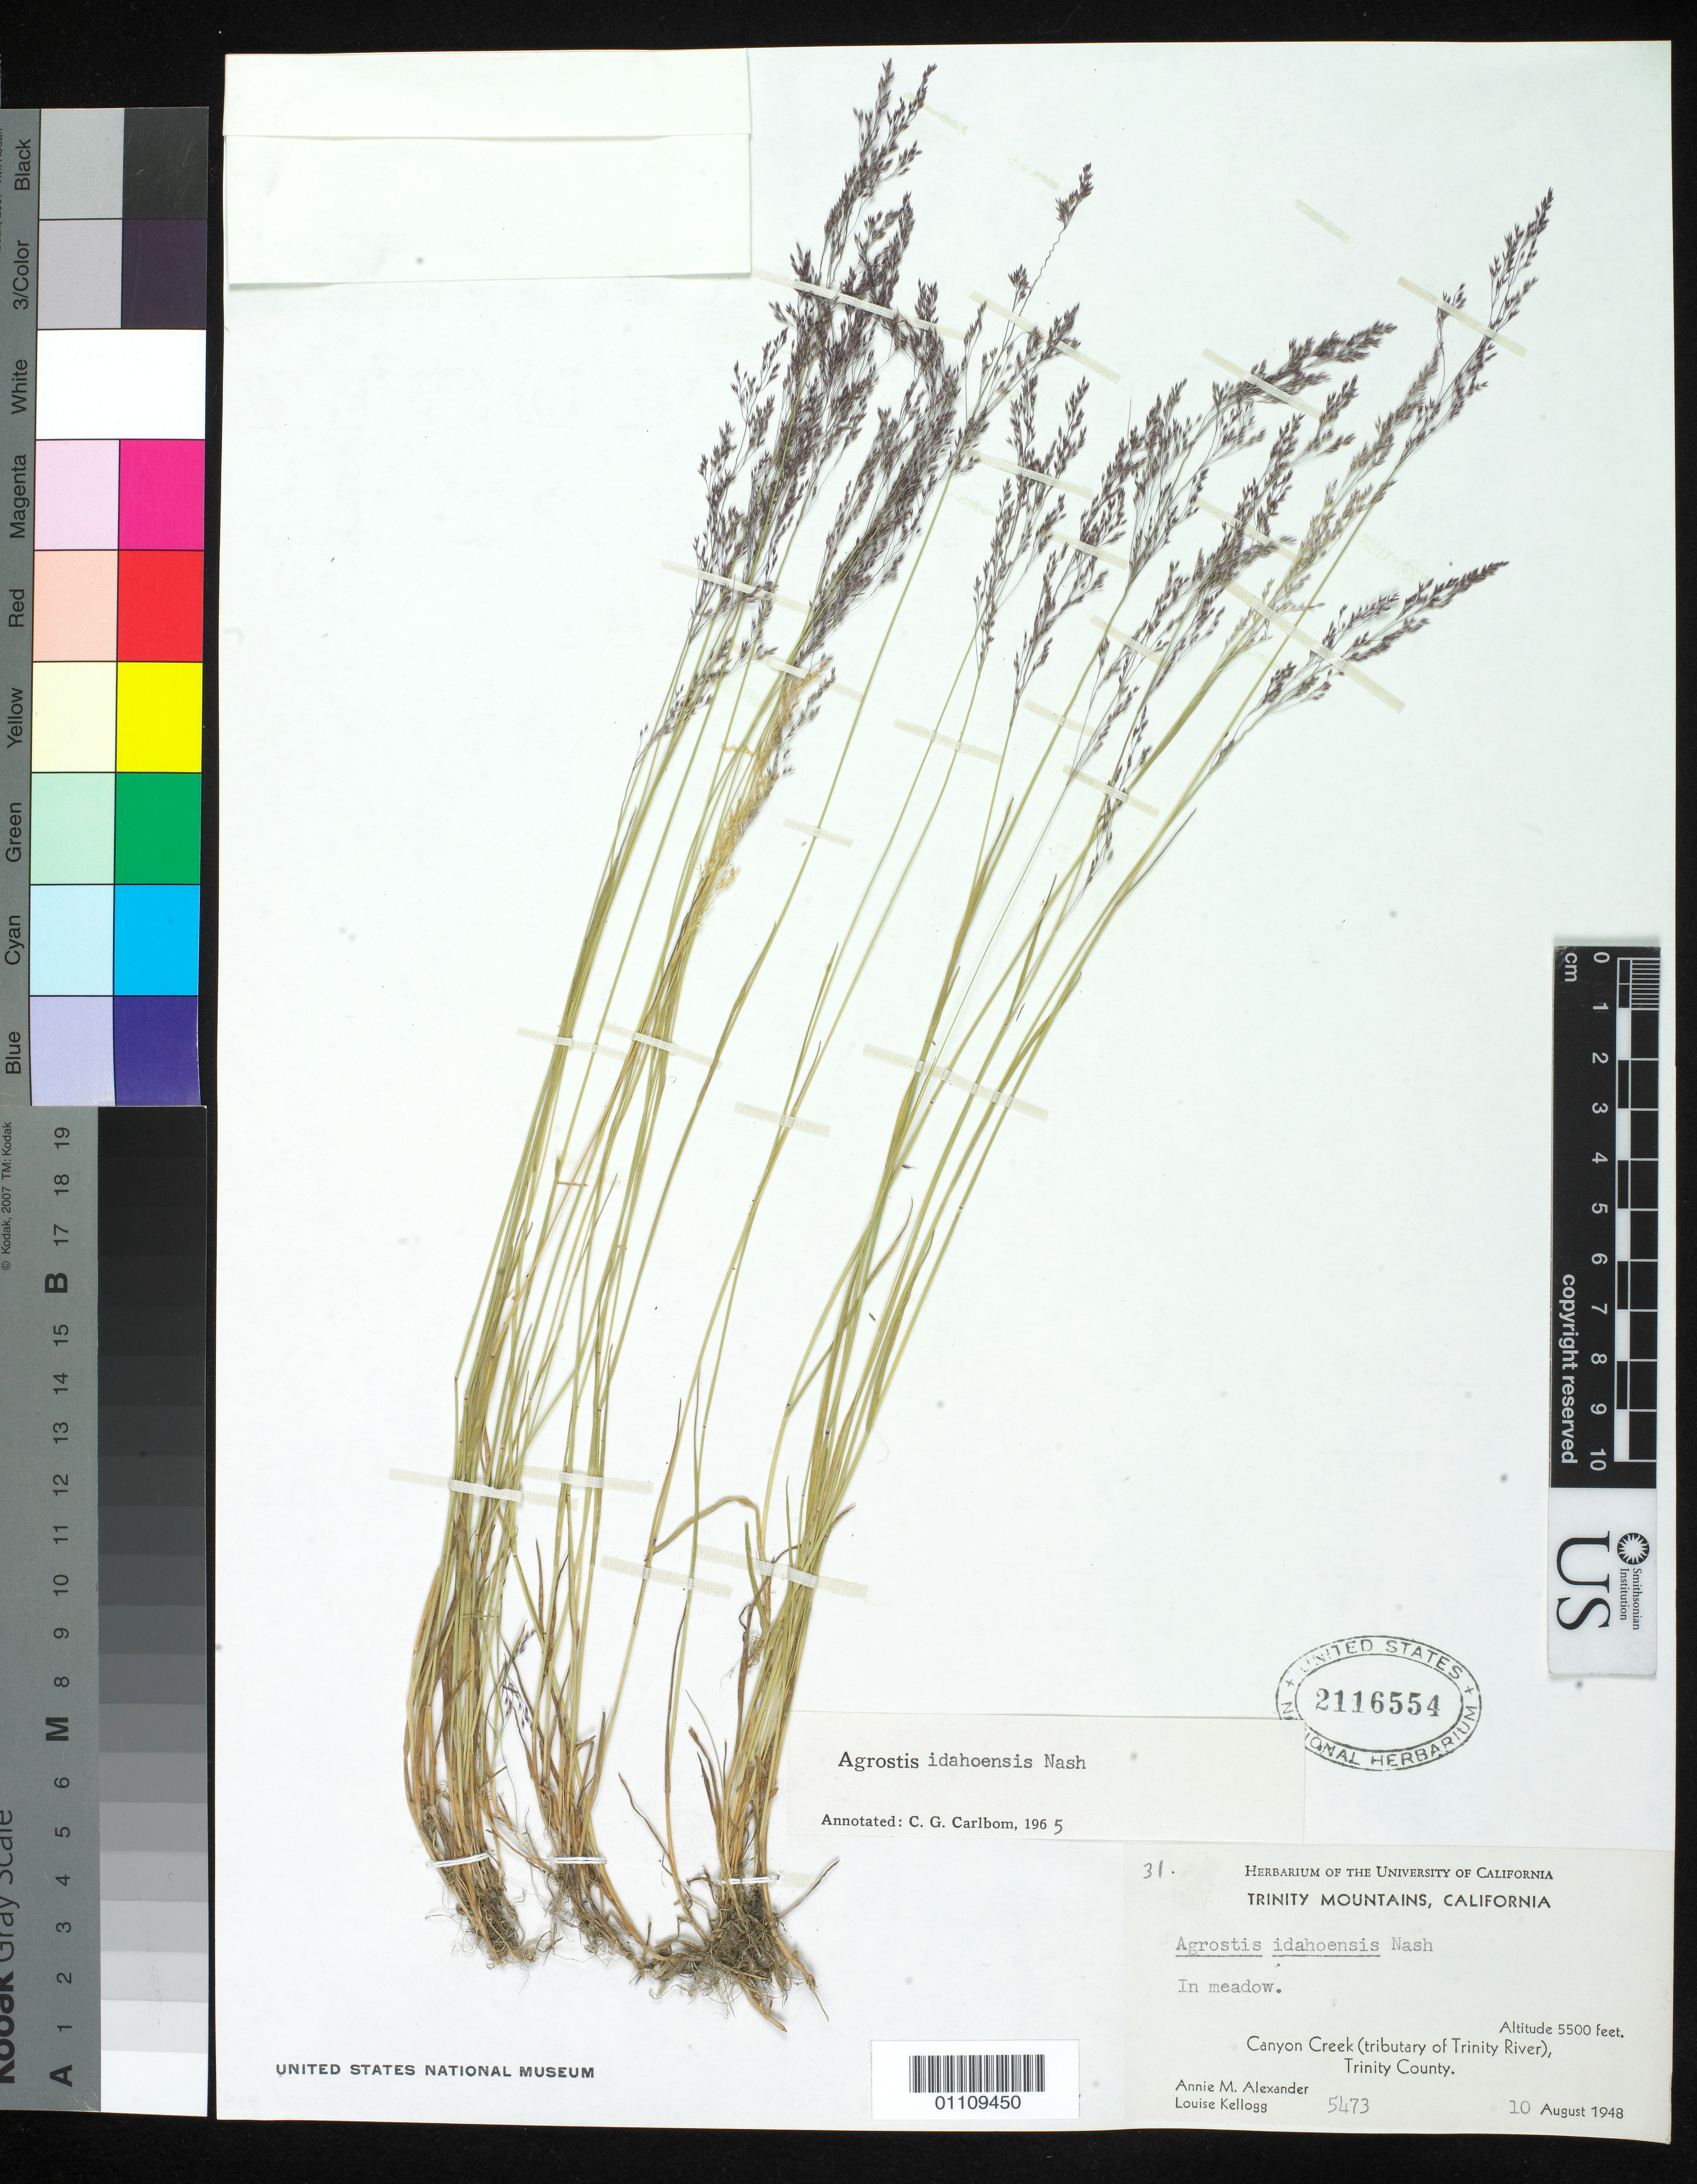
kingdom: Plantae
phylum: Tracheophyta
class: Liliopsida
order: Poales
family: Poaceae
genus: Agrostis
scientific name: Agrostis idahoensis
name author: Nash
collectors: A. M. Alexander & L. Kellogg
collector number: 5473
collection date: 1948-08-10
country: United States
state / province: California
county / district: Trinity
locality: Canyon Creek (tributary of Trinity River).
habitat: In mdadow.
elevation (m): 1676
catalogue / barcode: US 2116554